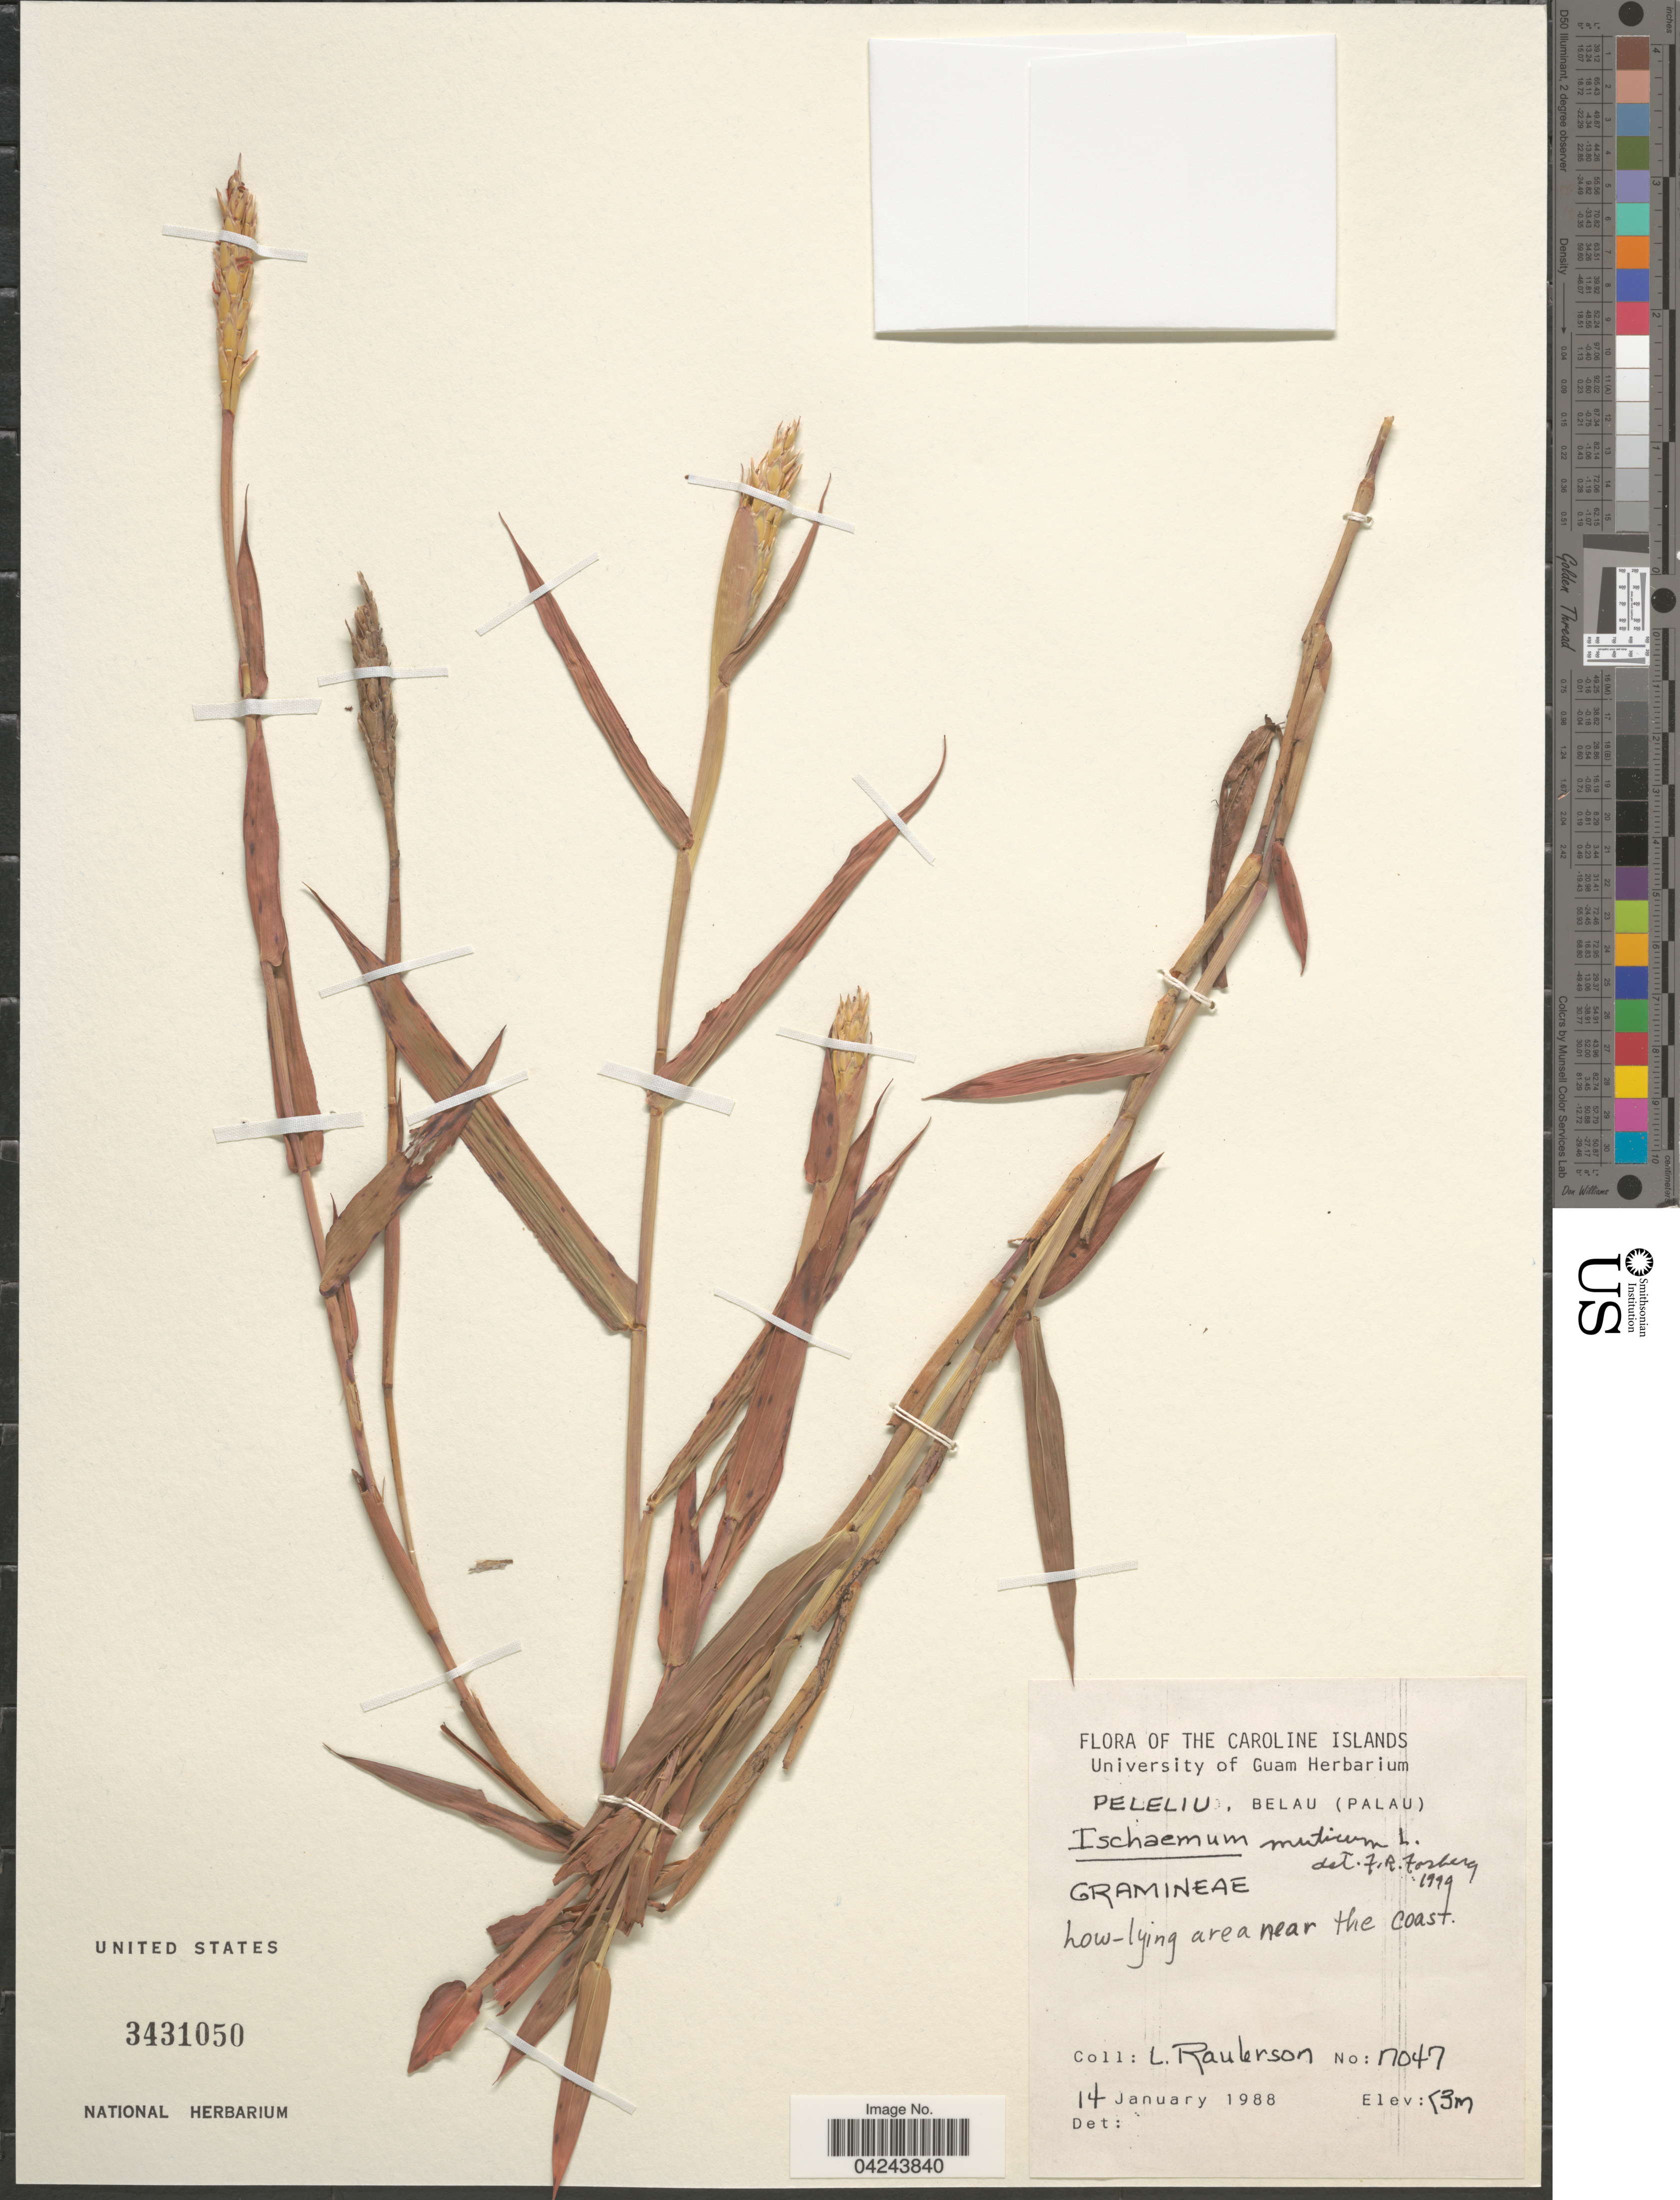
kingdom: Plantae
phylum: Tracheophyta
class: Liliopsida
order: Poales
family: Poaceae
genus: Ischaemum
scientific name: Ischaemum muticum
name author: L.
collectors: L. Raulerson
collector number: No47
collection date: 1988-01-14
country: Palau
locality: The Caroline Islands. Peleliu, (Palau). Low-lying area near the coast.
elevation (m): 3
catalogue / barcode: US 3431050